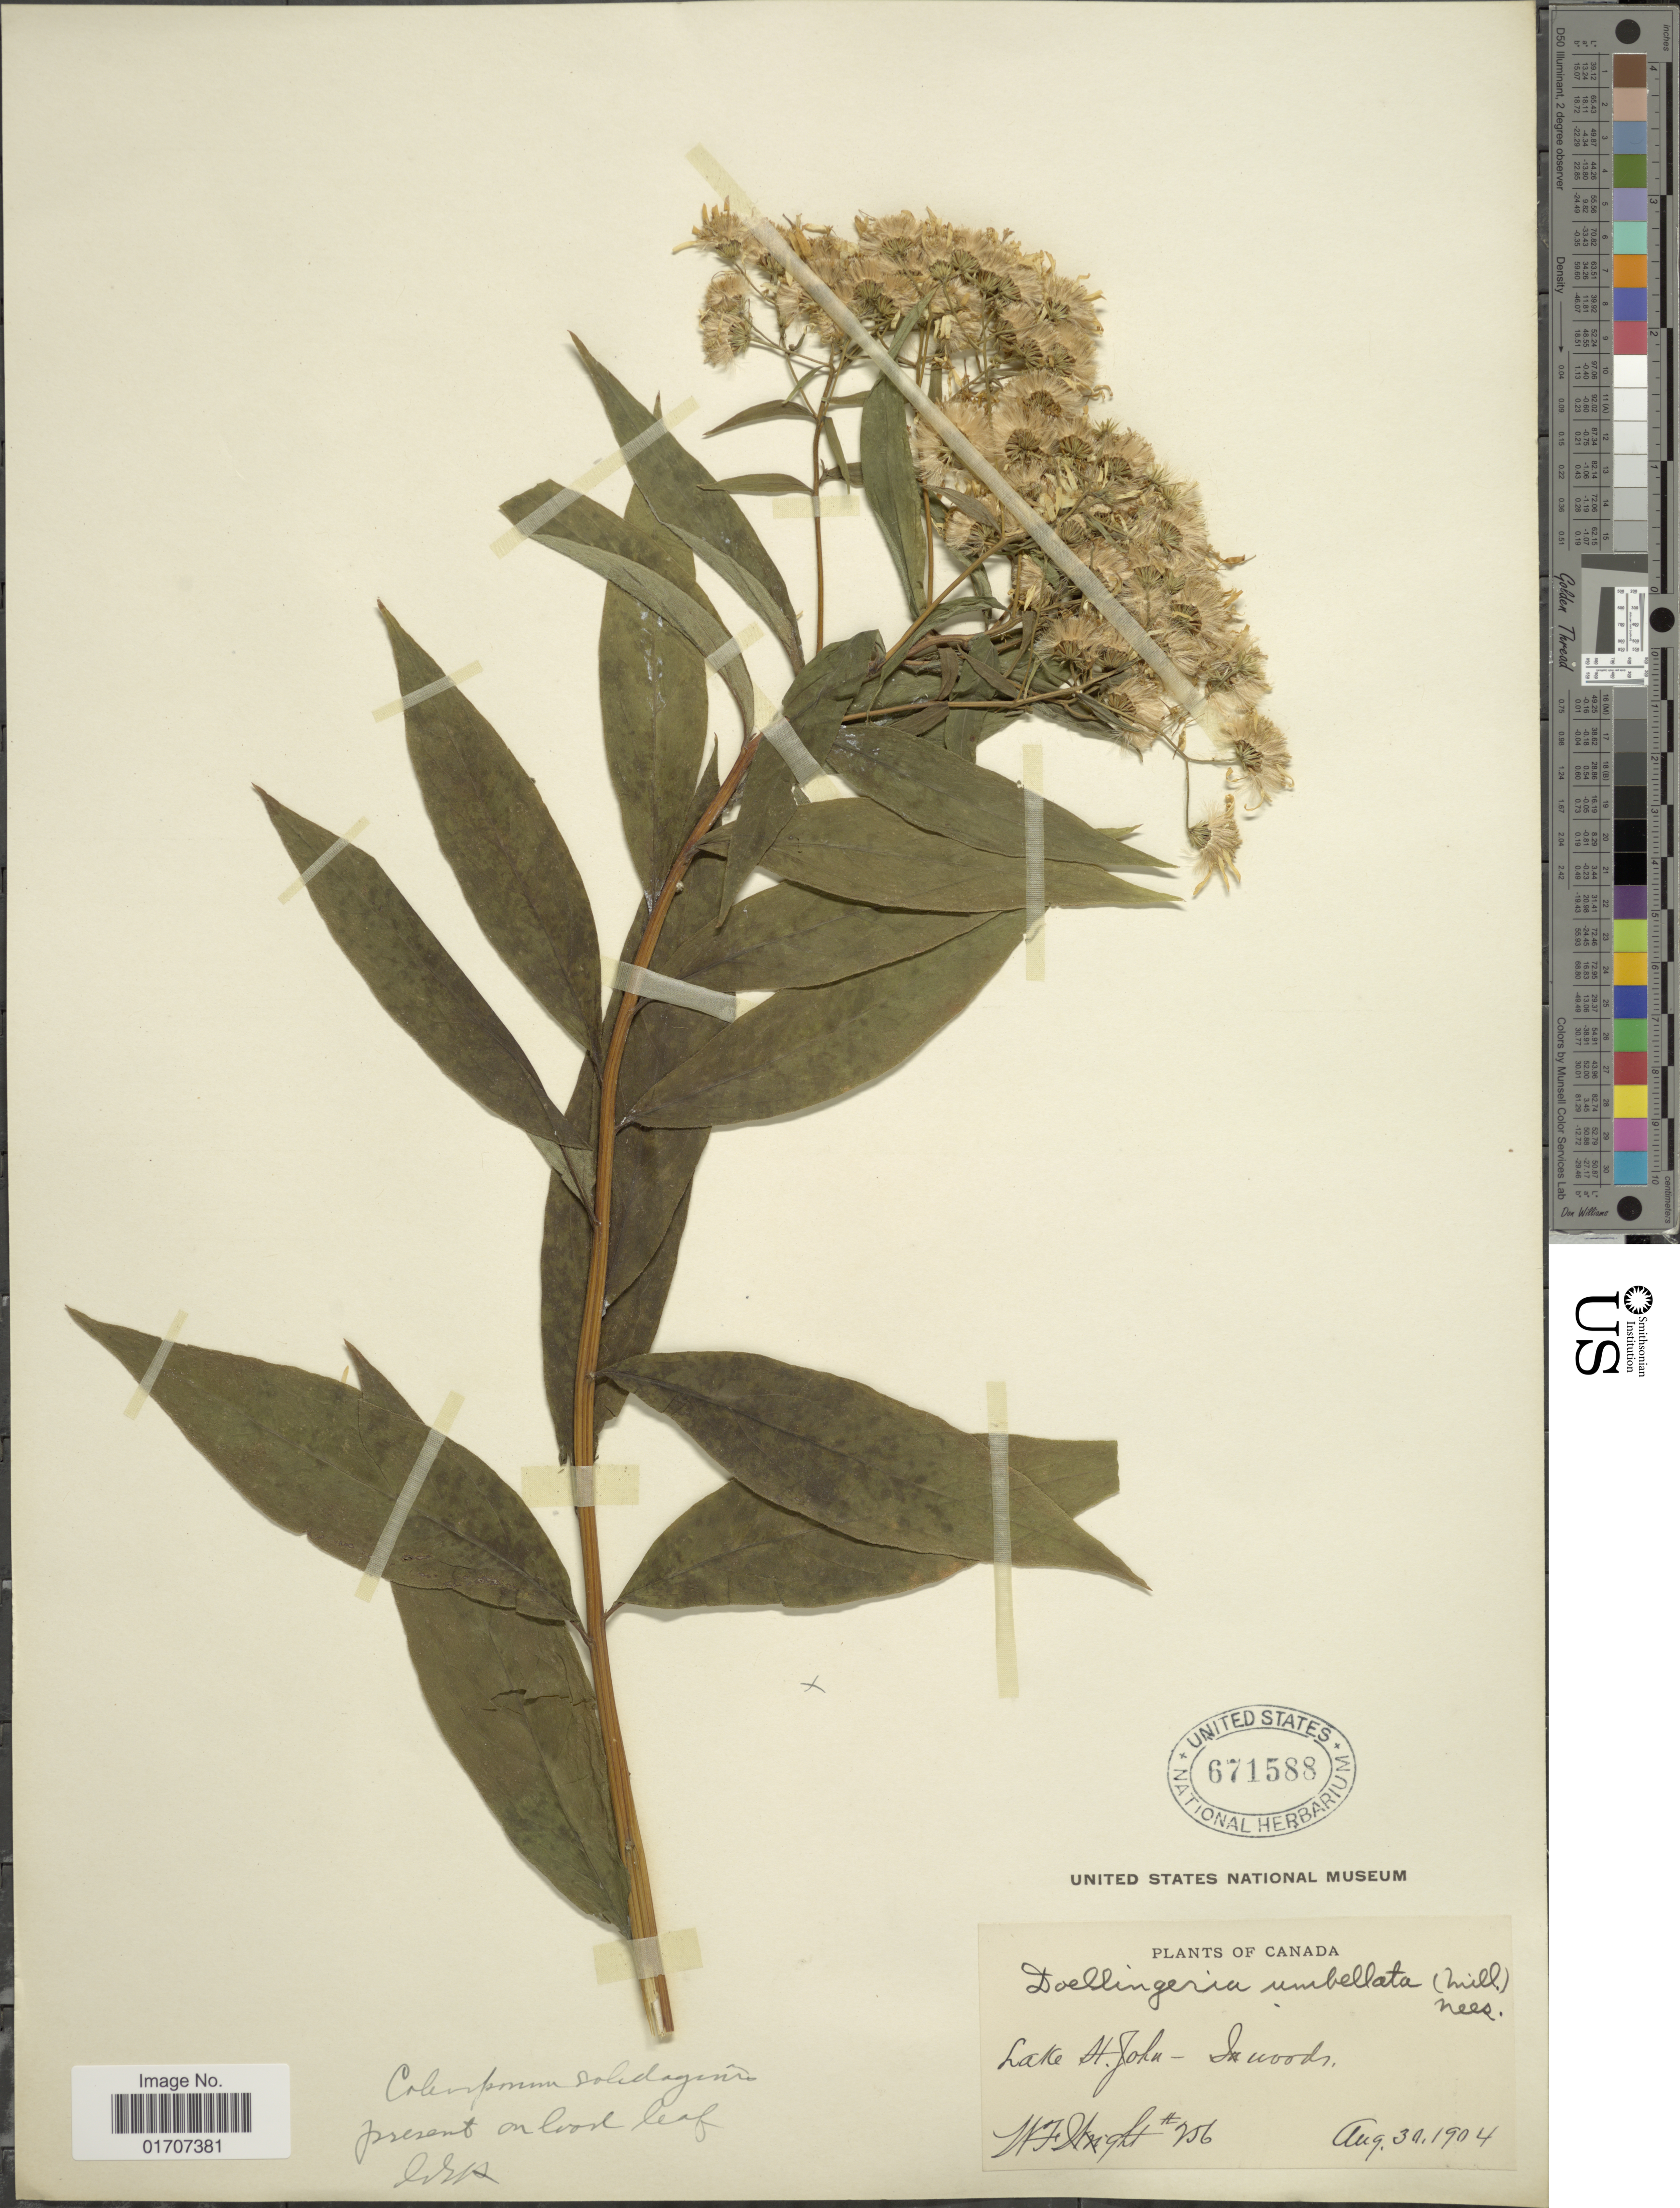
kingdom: Plantae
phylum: Tracheophyta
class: Magnoliopsida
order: Asterales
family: Asteraceae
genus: Doellingeria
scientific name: Doellingeria umbellata var. umbellata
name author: Nees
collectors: W. F. Wright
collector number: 956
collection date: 1904-08-30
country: Canada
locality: Lake H. John- in woods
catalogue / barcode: US 671588